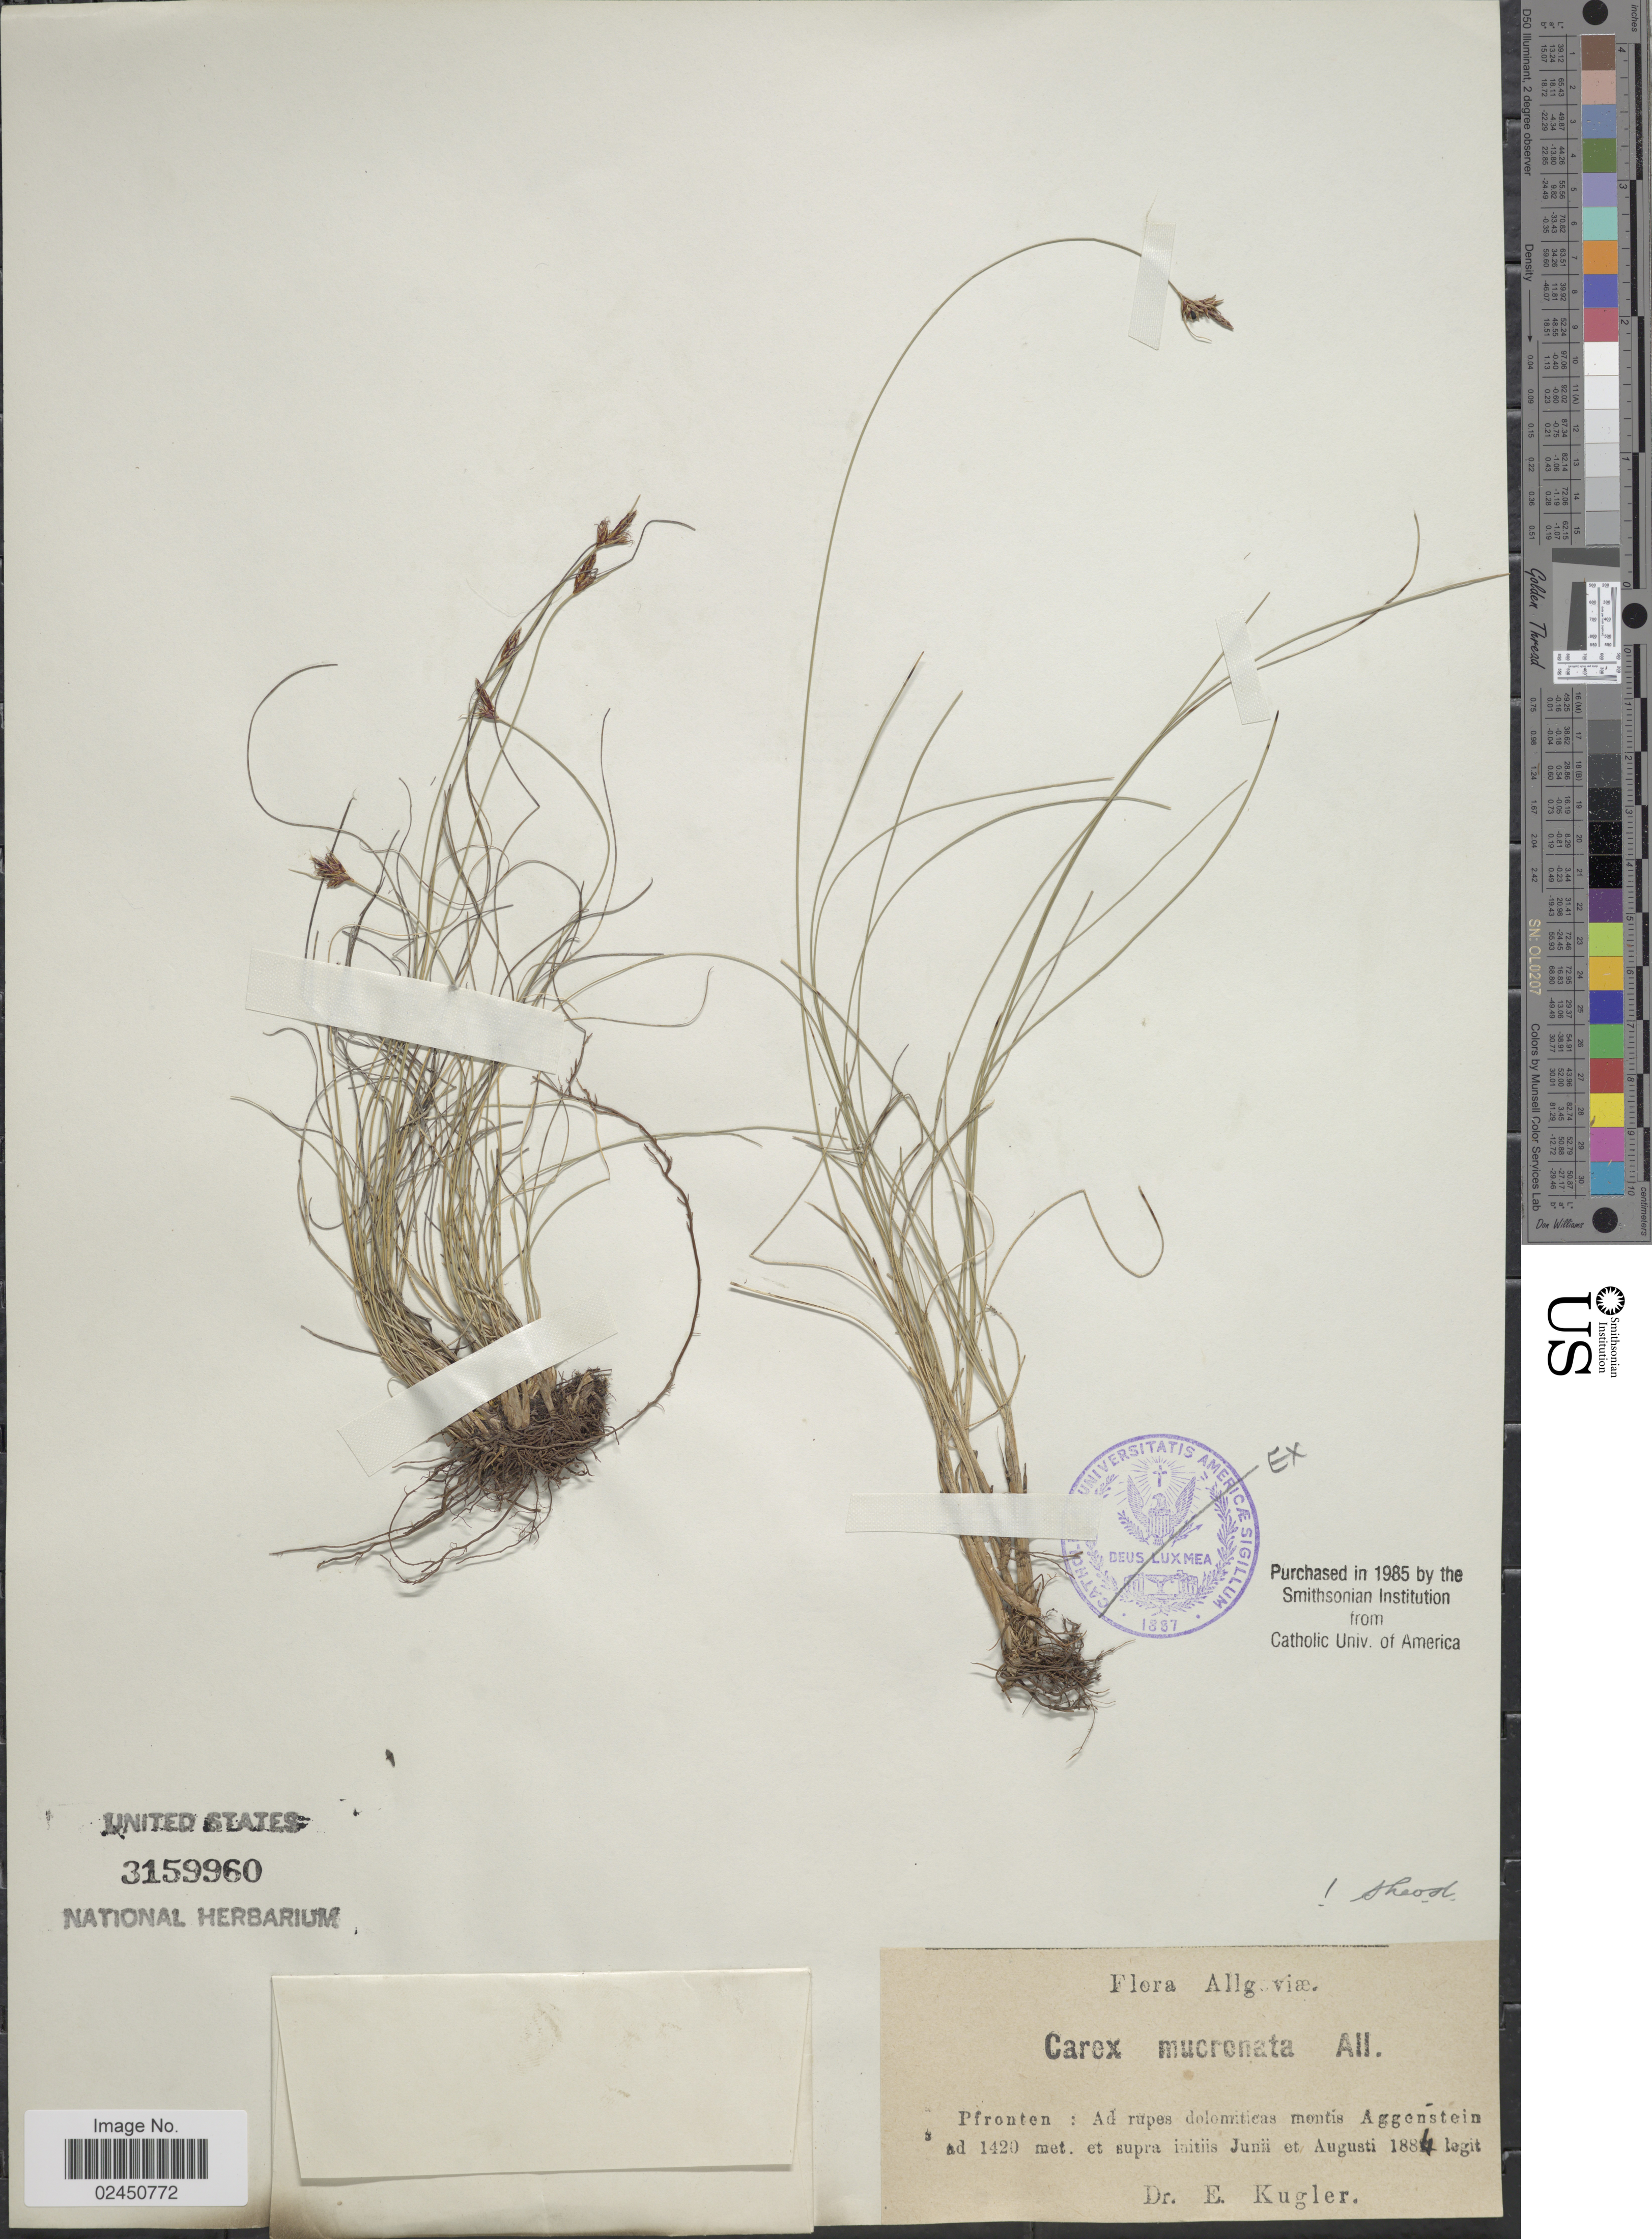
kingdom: Plantae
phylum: Tracheophyta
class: Liliopsida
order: Poales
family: Cyperaceae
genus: Carex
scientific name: Carex mucronata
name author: All.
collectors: E. Kugler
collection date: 1884-06/1884-08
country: Germany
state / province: Bayern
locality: Allgoviae, Pfronten, montis Aggenstein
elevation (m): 1420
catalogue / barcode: US 3159960